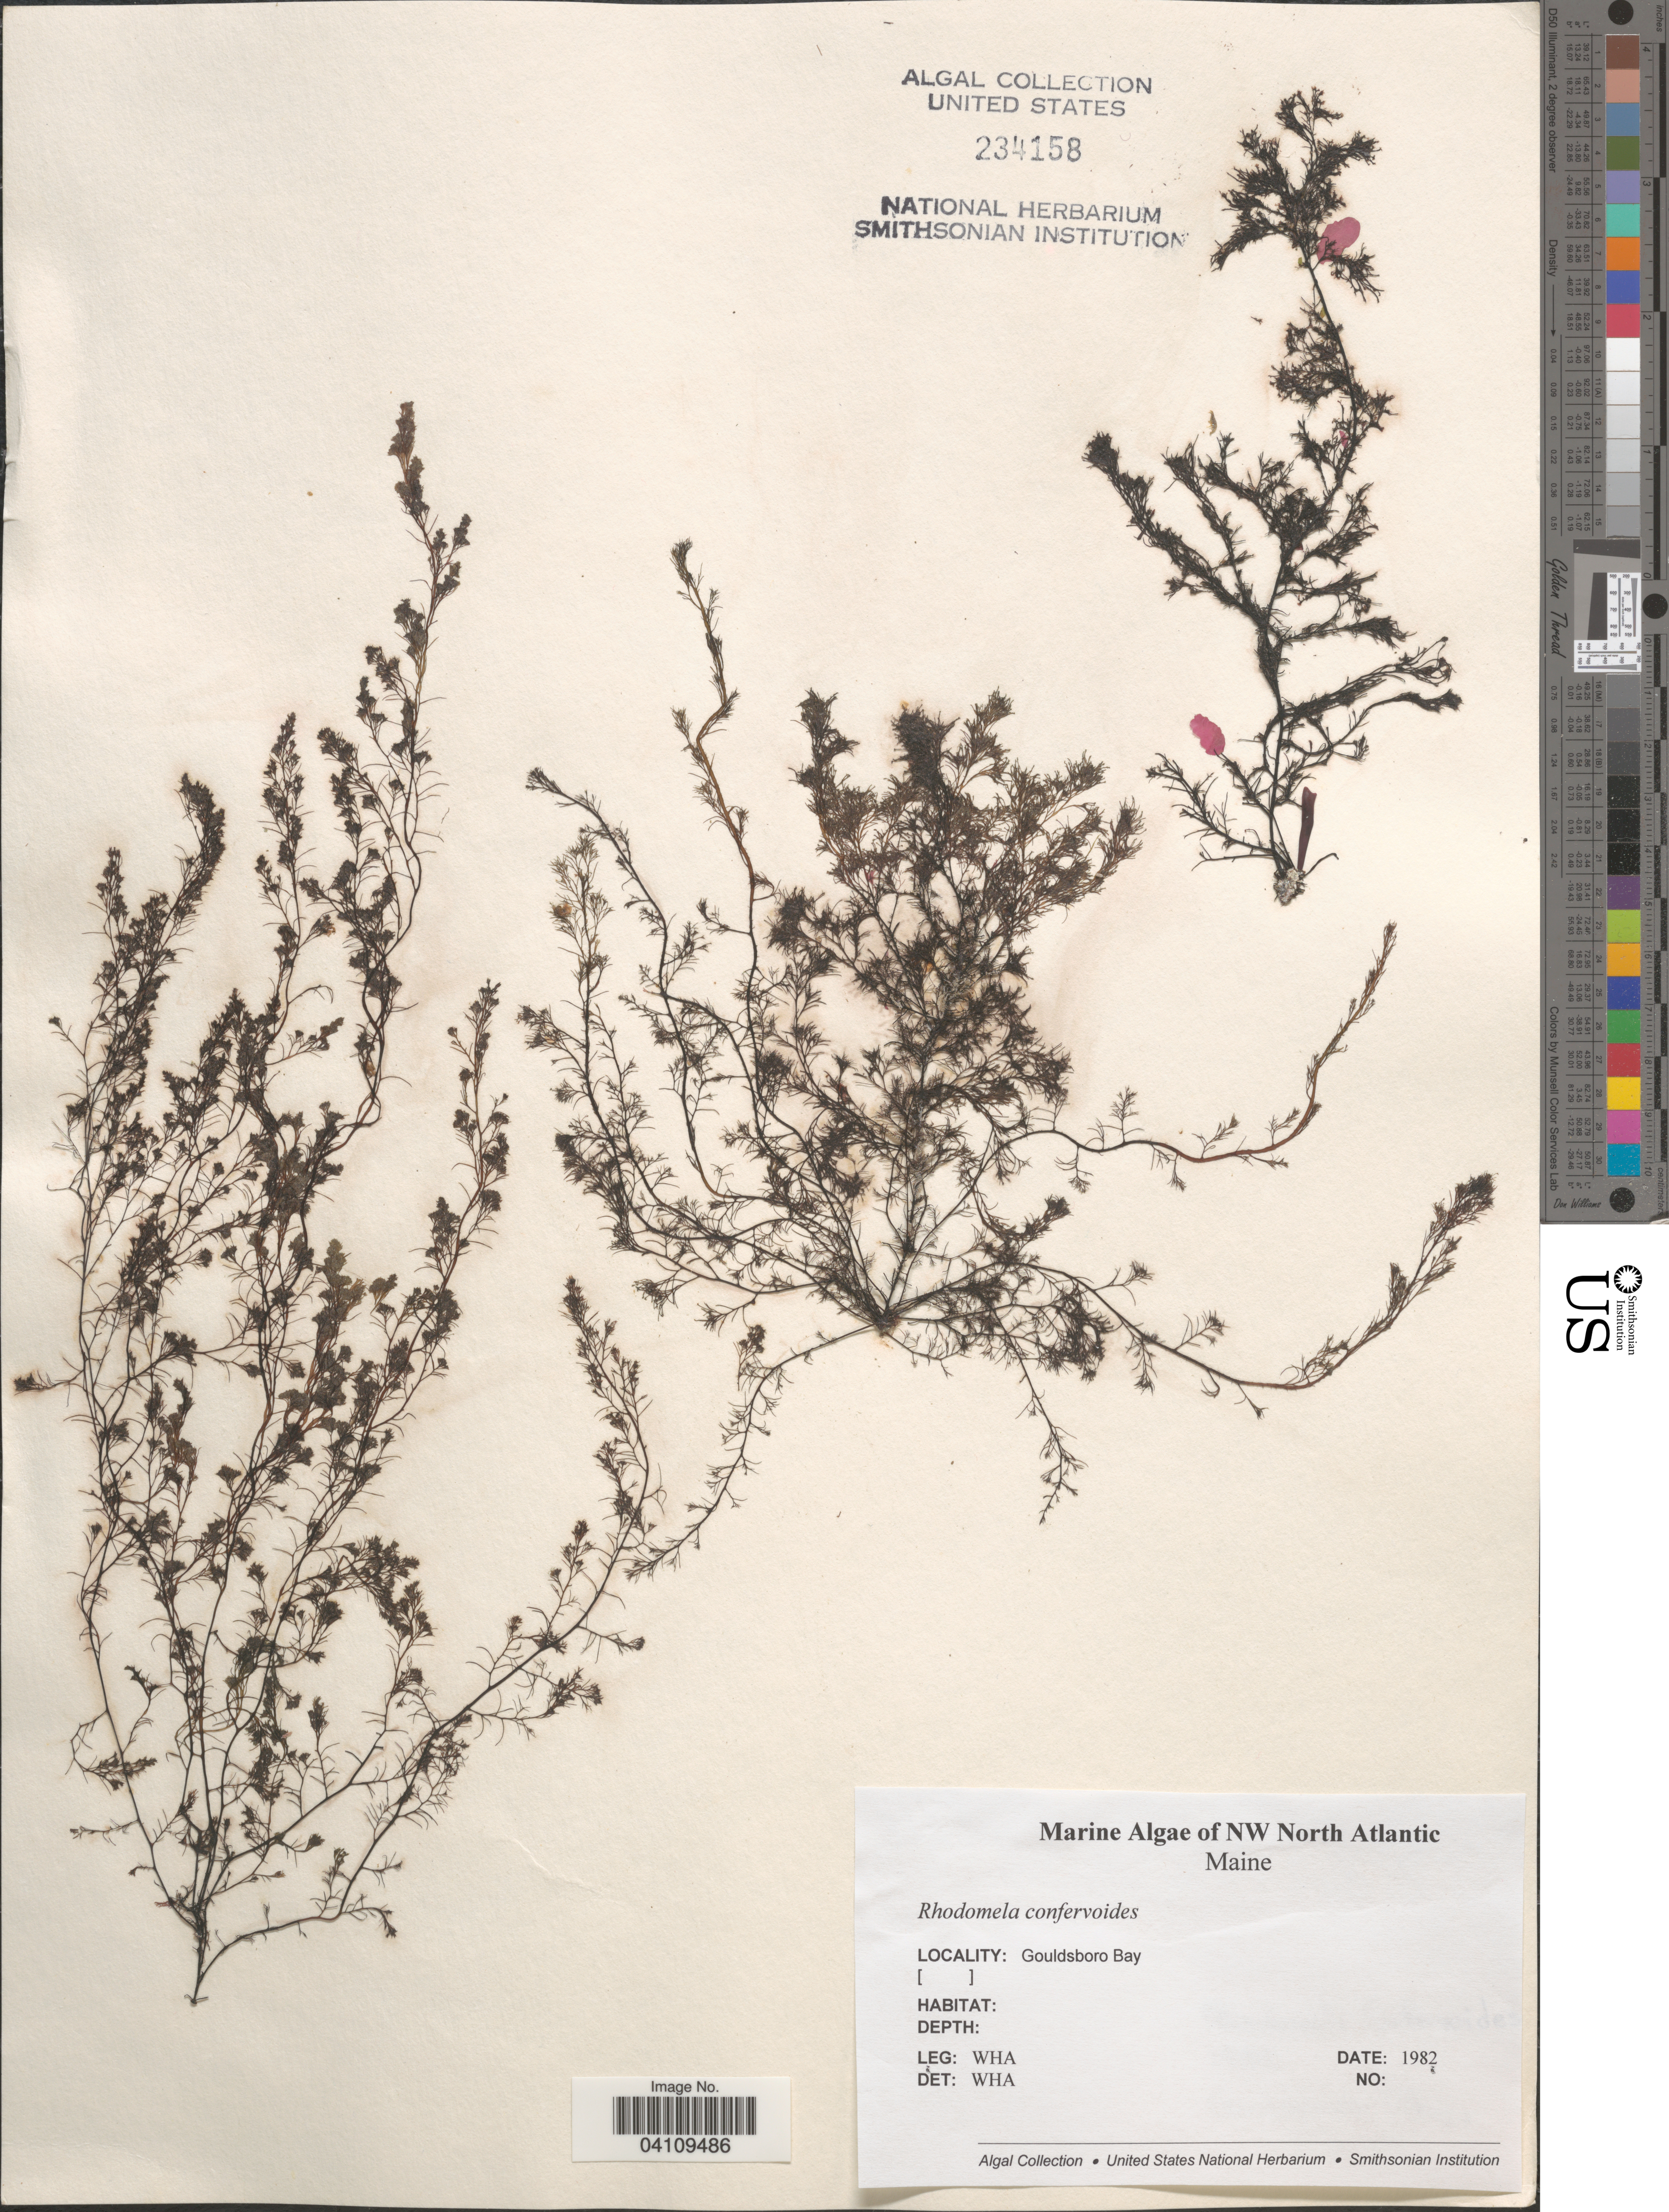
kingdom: Plantae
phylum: Rhodophyta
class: Florideophyceae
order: Ceramiales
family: Rhodomelaceae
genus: Rhodomela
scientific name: Rhodomela confervoides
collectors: W. H. Adey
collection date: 1982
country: United States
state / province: Maine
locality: NW North Atlantic. Gouldsboro Bay.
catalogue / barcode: US 234158